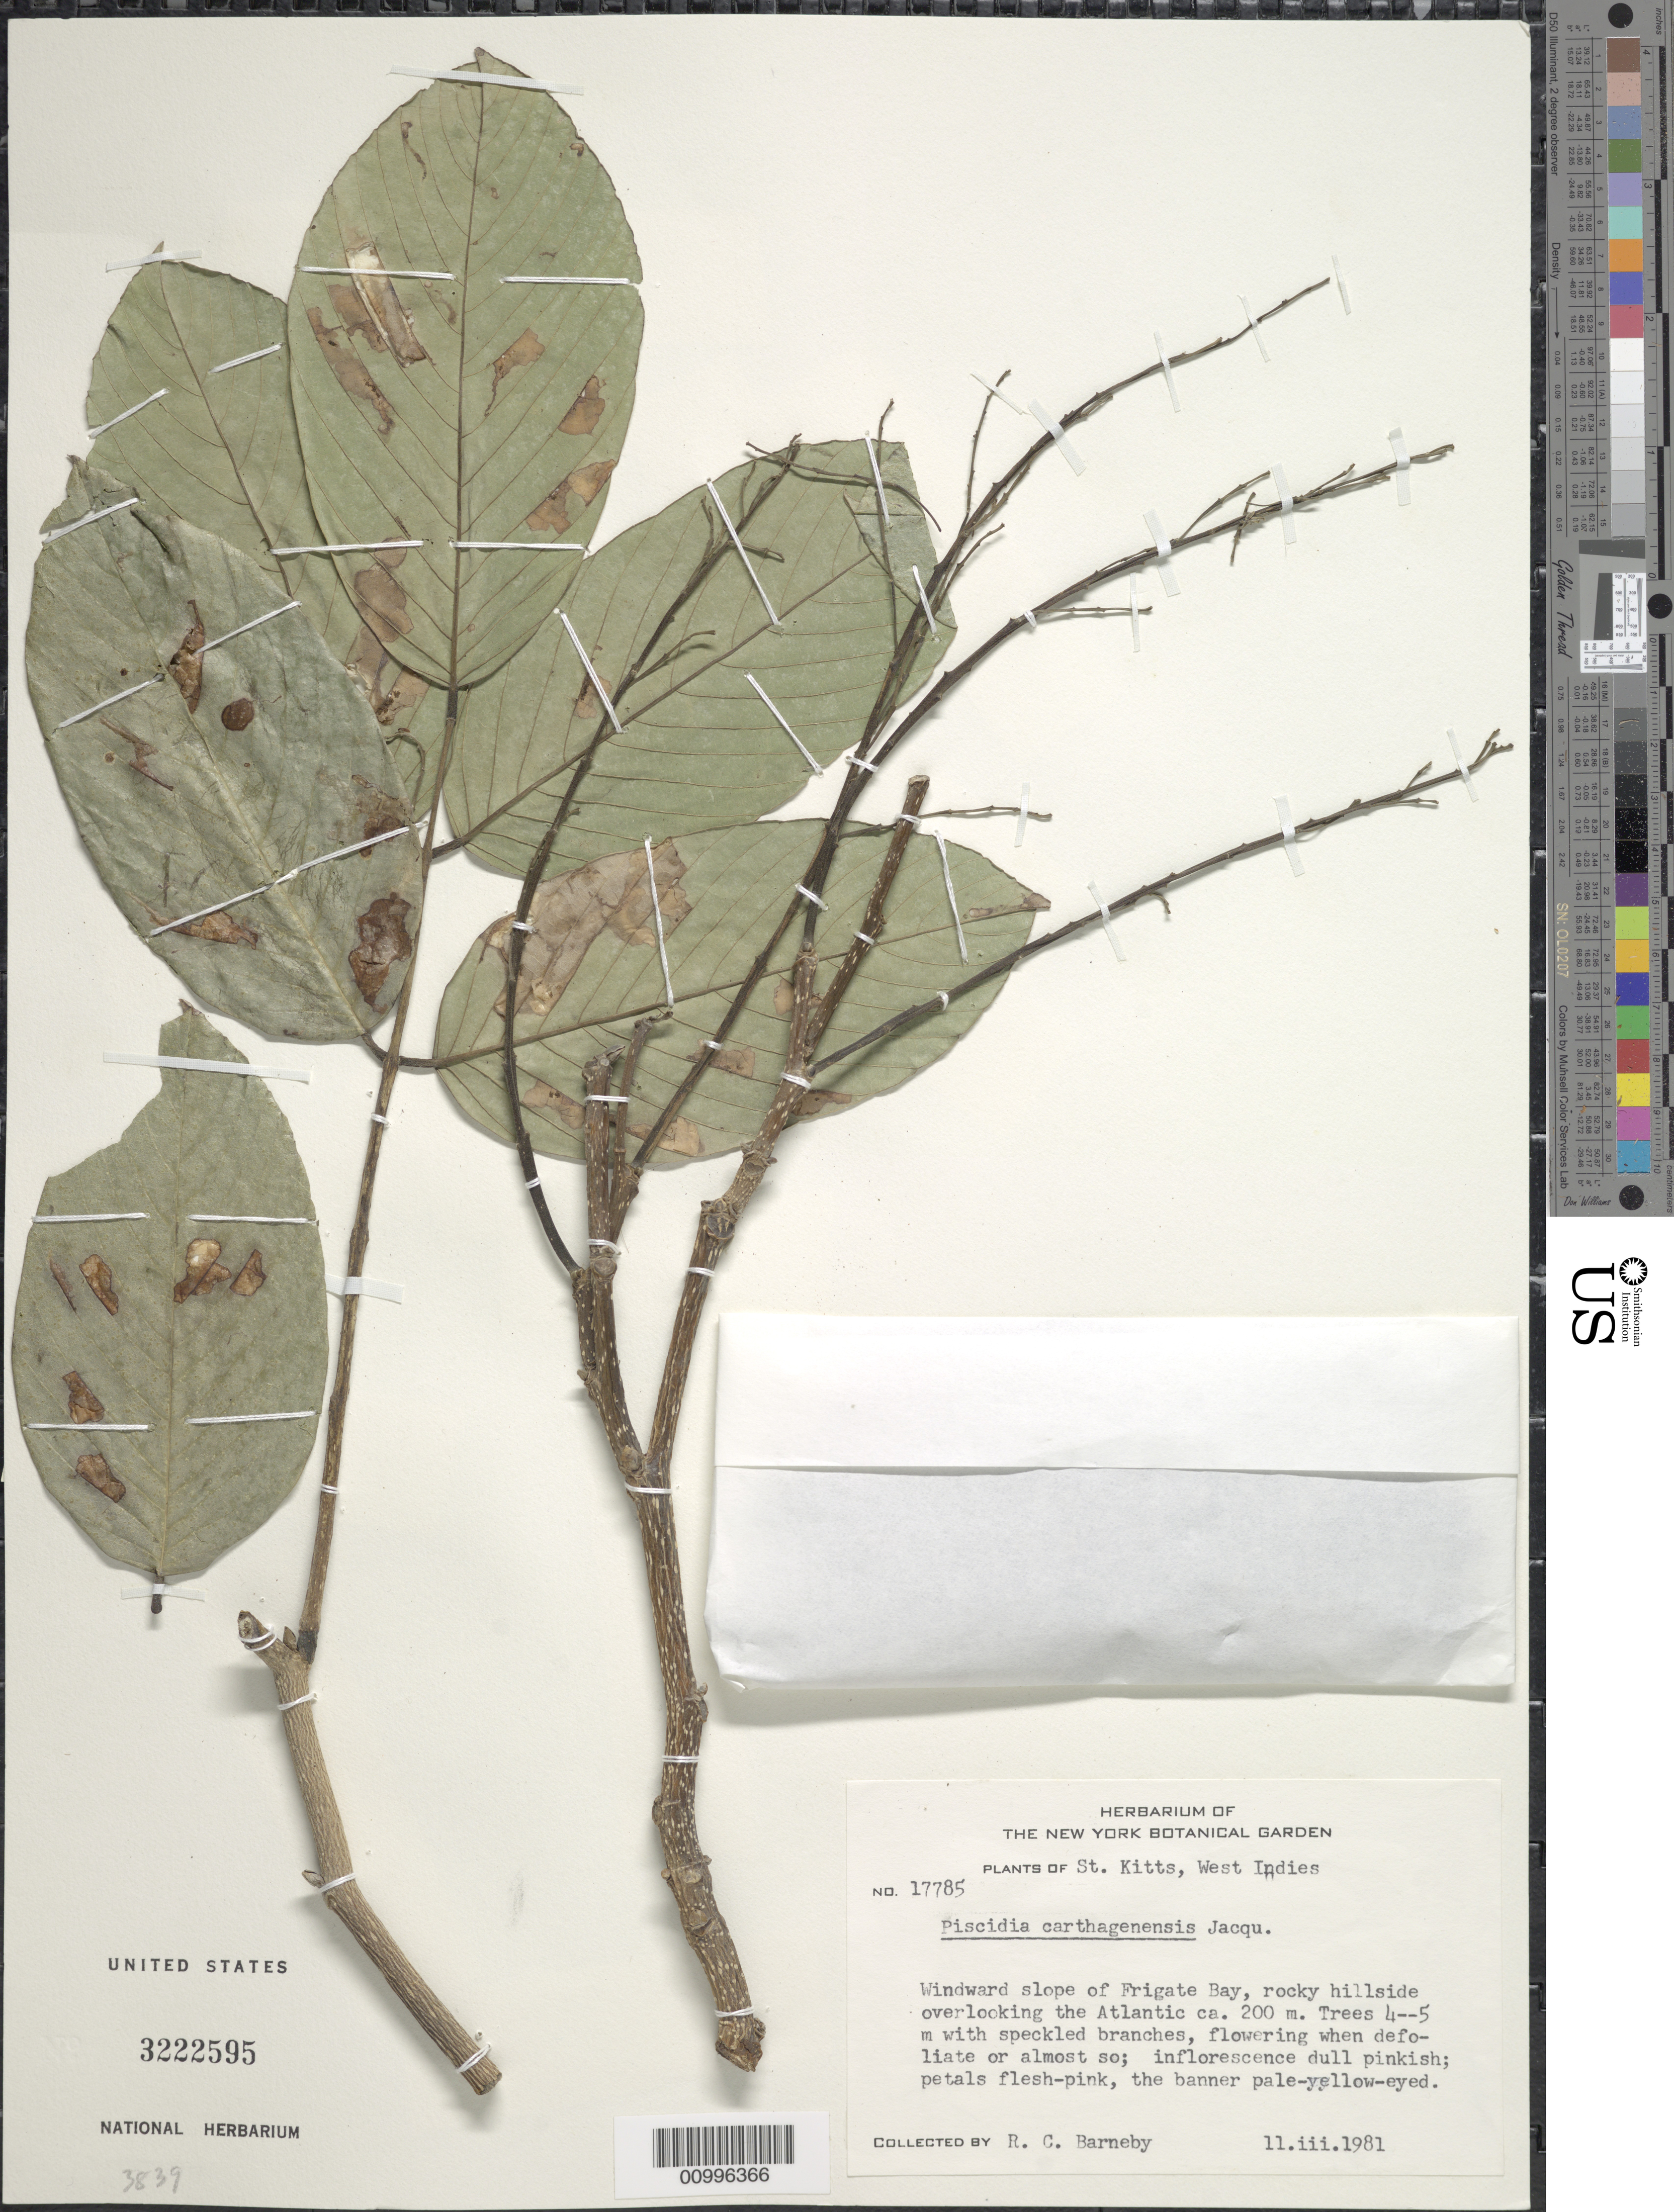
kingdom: Plantae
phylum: Tracheophyta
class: Magnoliopsida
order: Fabales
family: Fabaceae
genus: Piscidia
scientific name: Piscidia carthagenensis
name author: Jacq.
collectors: R. C. Barneby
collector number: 17785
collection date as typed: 11 Mar 1981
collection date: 1981-03-11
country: St. Christopher-Nevis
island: St. Christopher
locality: Windward slope of Frigate Bay, rocky hillside overlooking the atlantic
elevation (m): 200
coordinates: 0 N, 0 E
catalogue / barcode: US 3222595